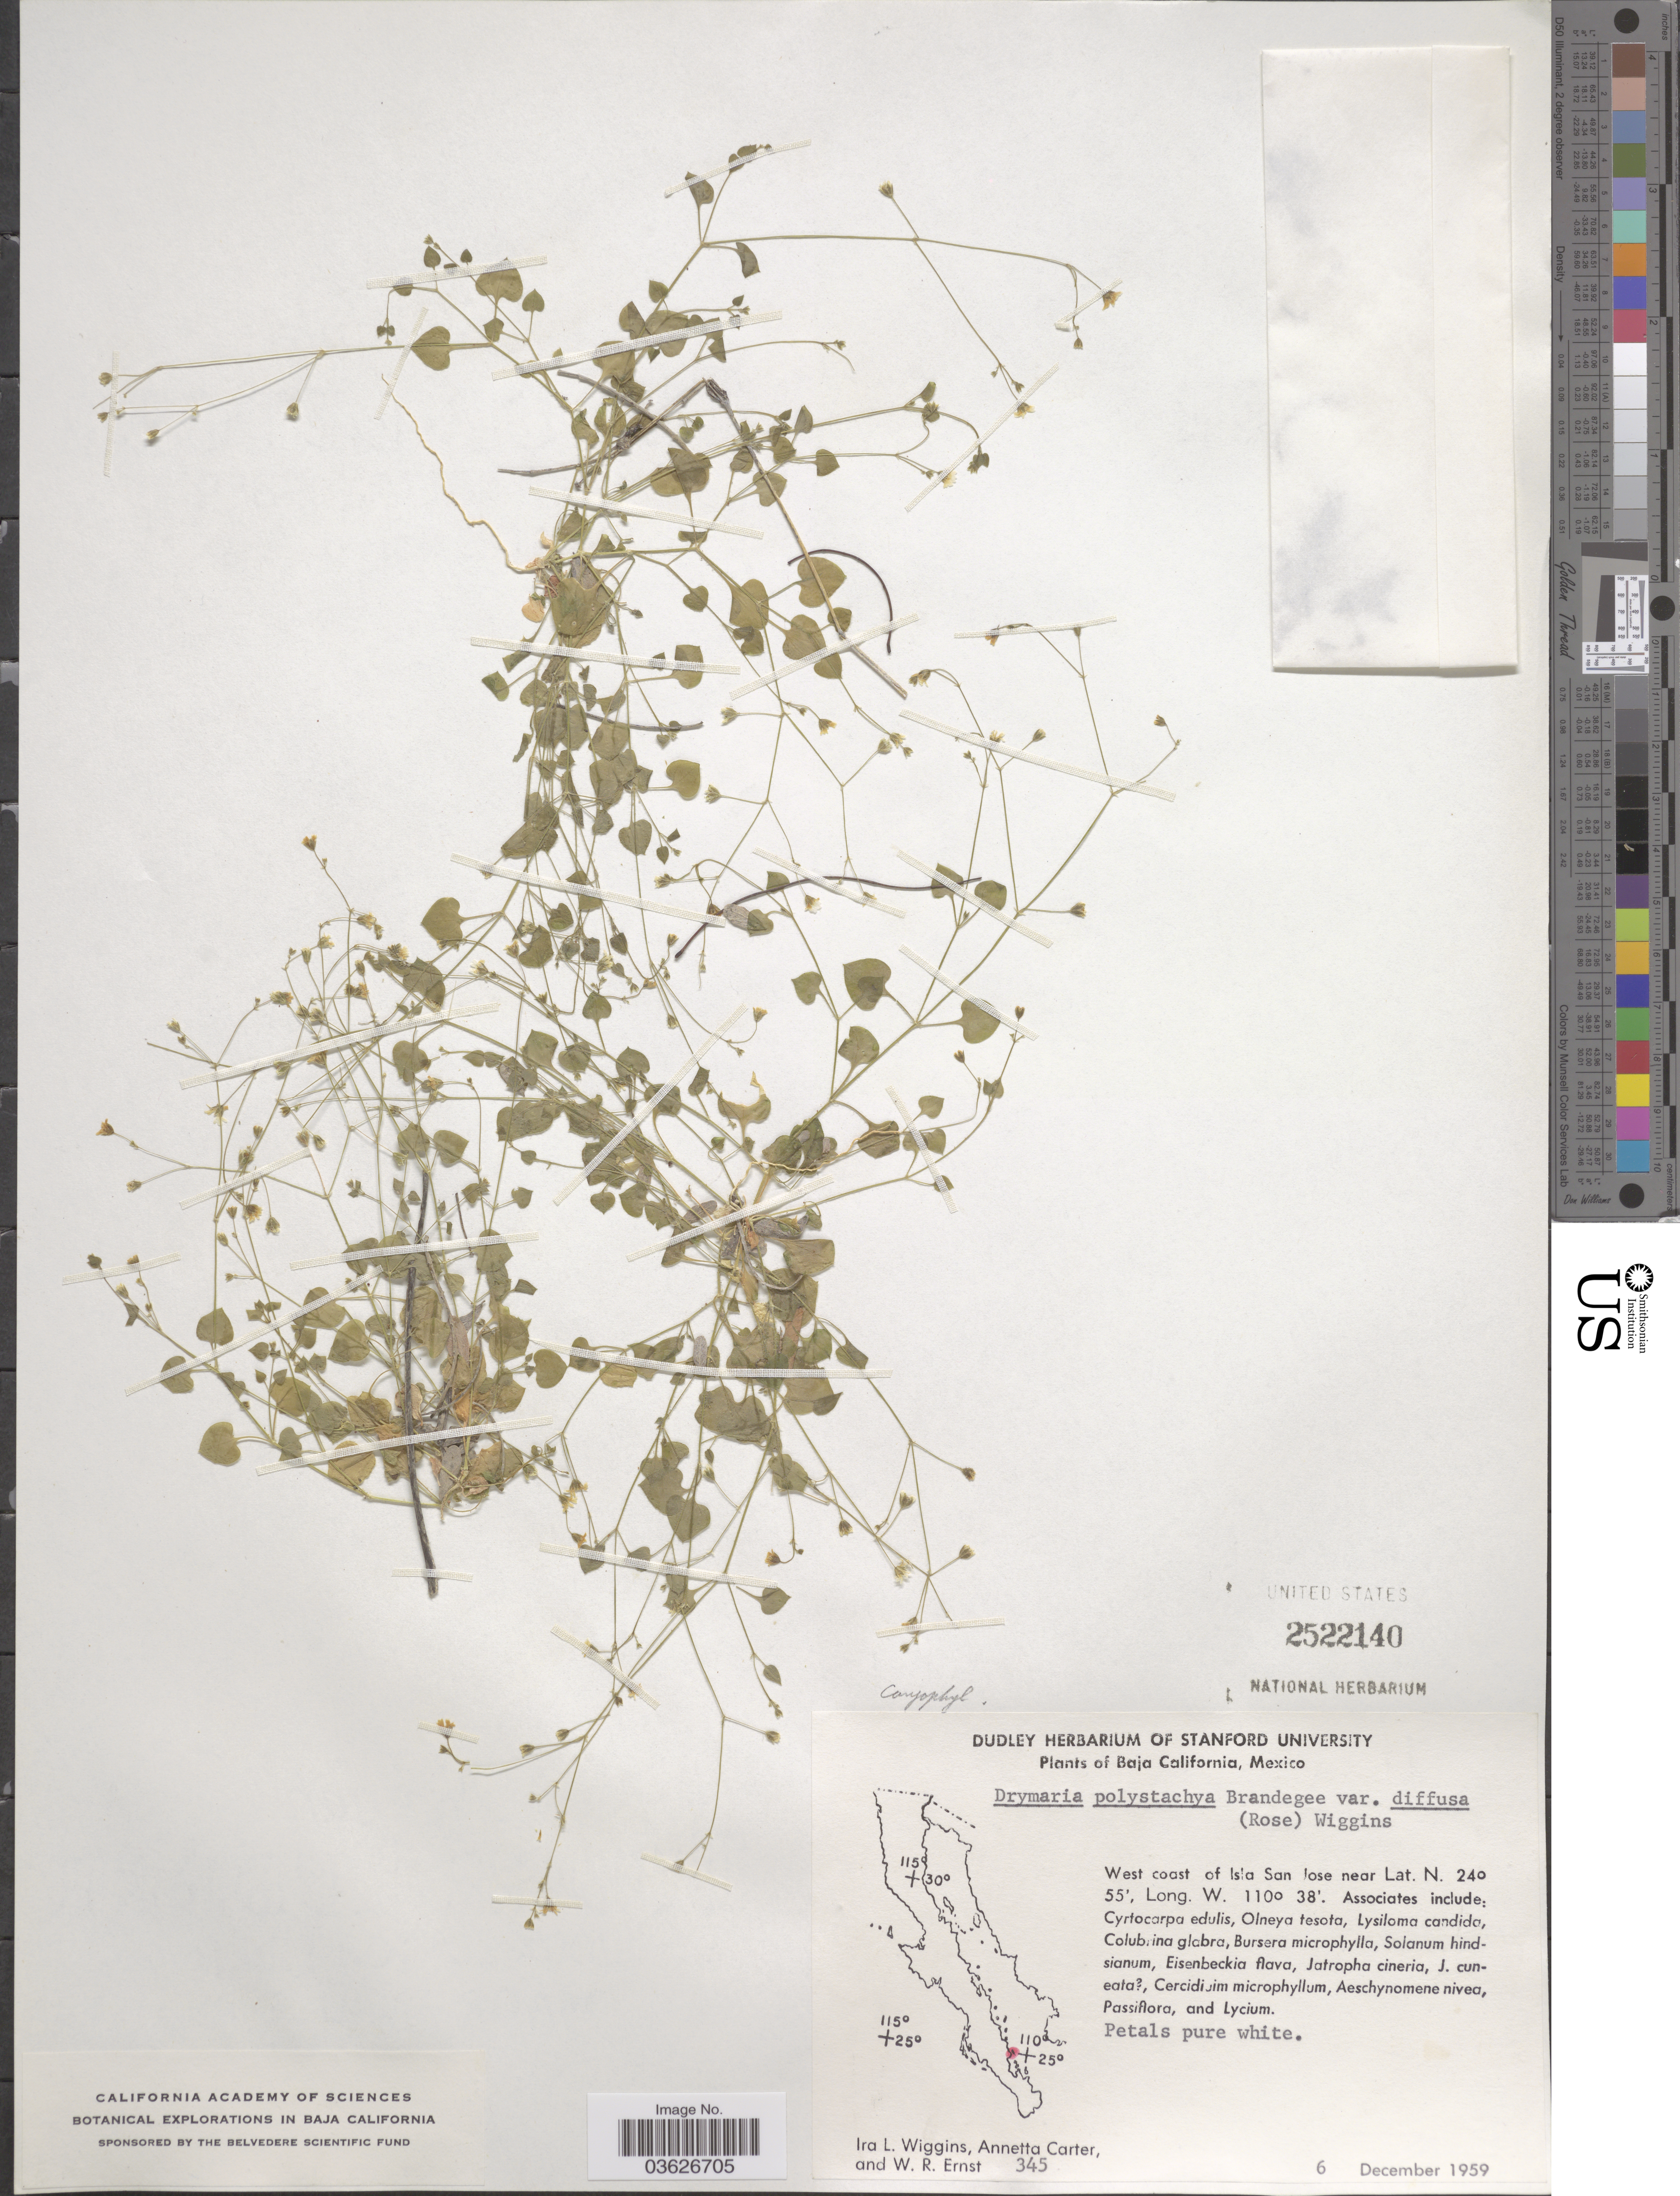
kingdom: Plantae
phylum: Tracheophyta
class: Magnoliopsida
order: Caryophyllales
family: Caryophyllaceae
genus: Drymaria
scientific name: Drymaria polystachya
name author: Brandegee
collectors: I. L. Wiggins, A. Carter & W. R. Ernst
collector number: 345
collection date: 1959-12-06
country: Mexico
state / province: Baja California Sur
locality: West coast of Isla San Jose.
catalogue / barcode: US 2522140